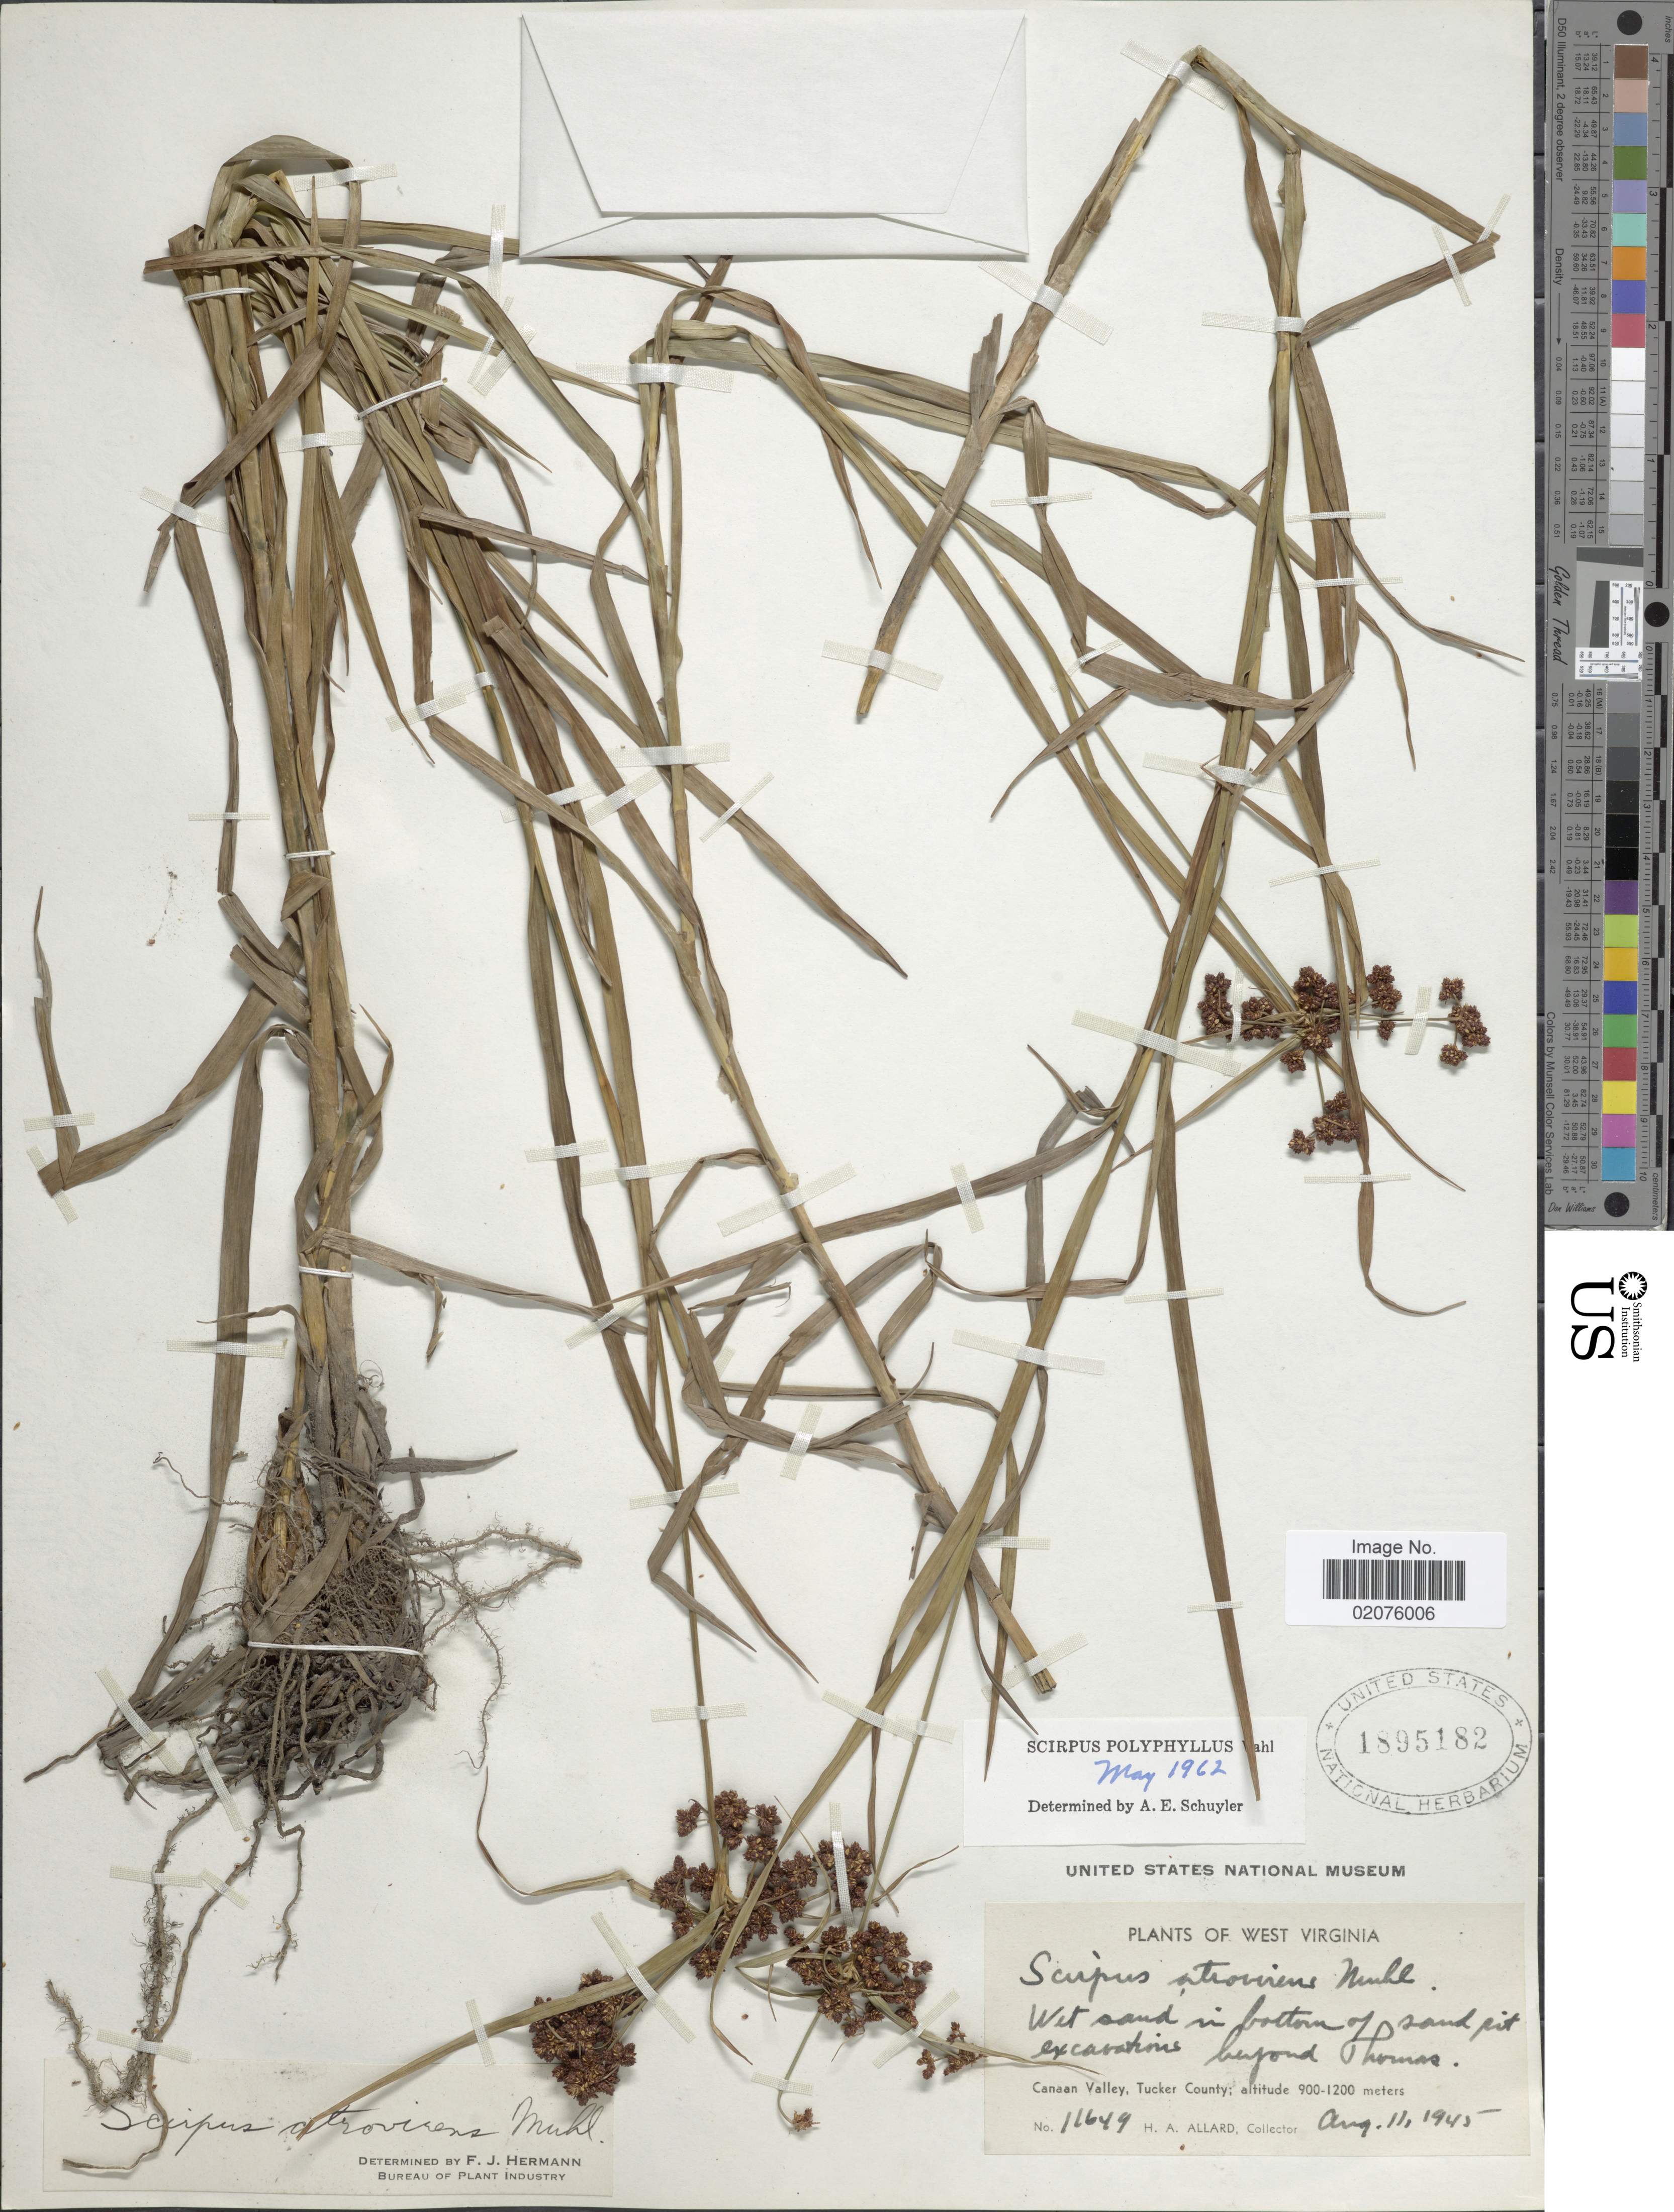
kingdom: Plantae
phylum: Tracheophyta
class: Liliopsida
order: Poales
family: Cyperaceae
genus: Scirpus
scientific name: Scirpus polyphyllus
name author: Vahl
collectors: H. A. Allard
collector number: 11649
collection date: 1945-08-11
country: United States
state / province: West Virginia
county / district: Tucker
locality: Beyond Thomas, Canaan Valley, Tucker County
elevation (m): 900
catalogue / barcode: US 1895182